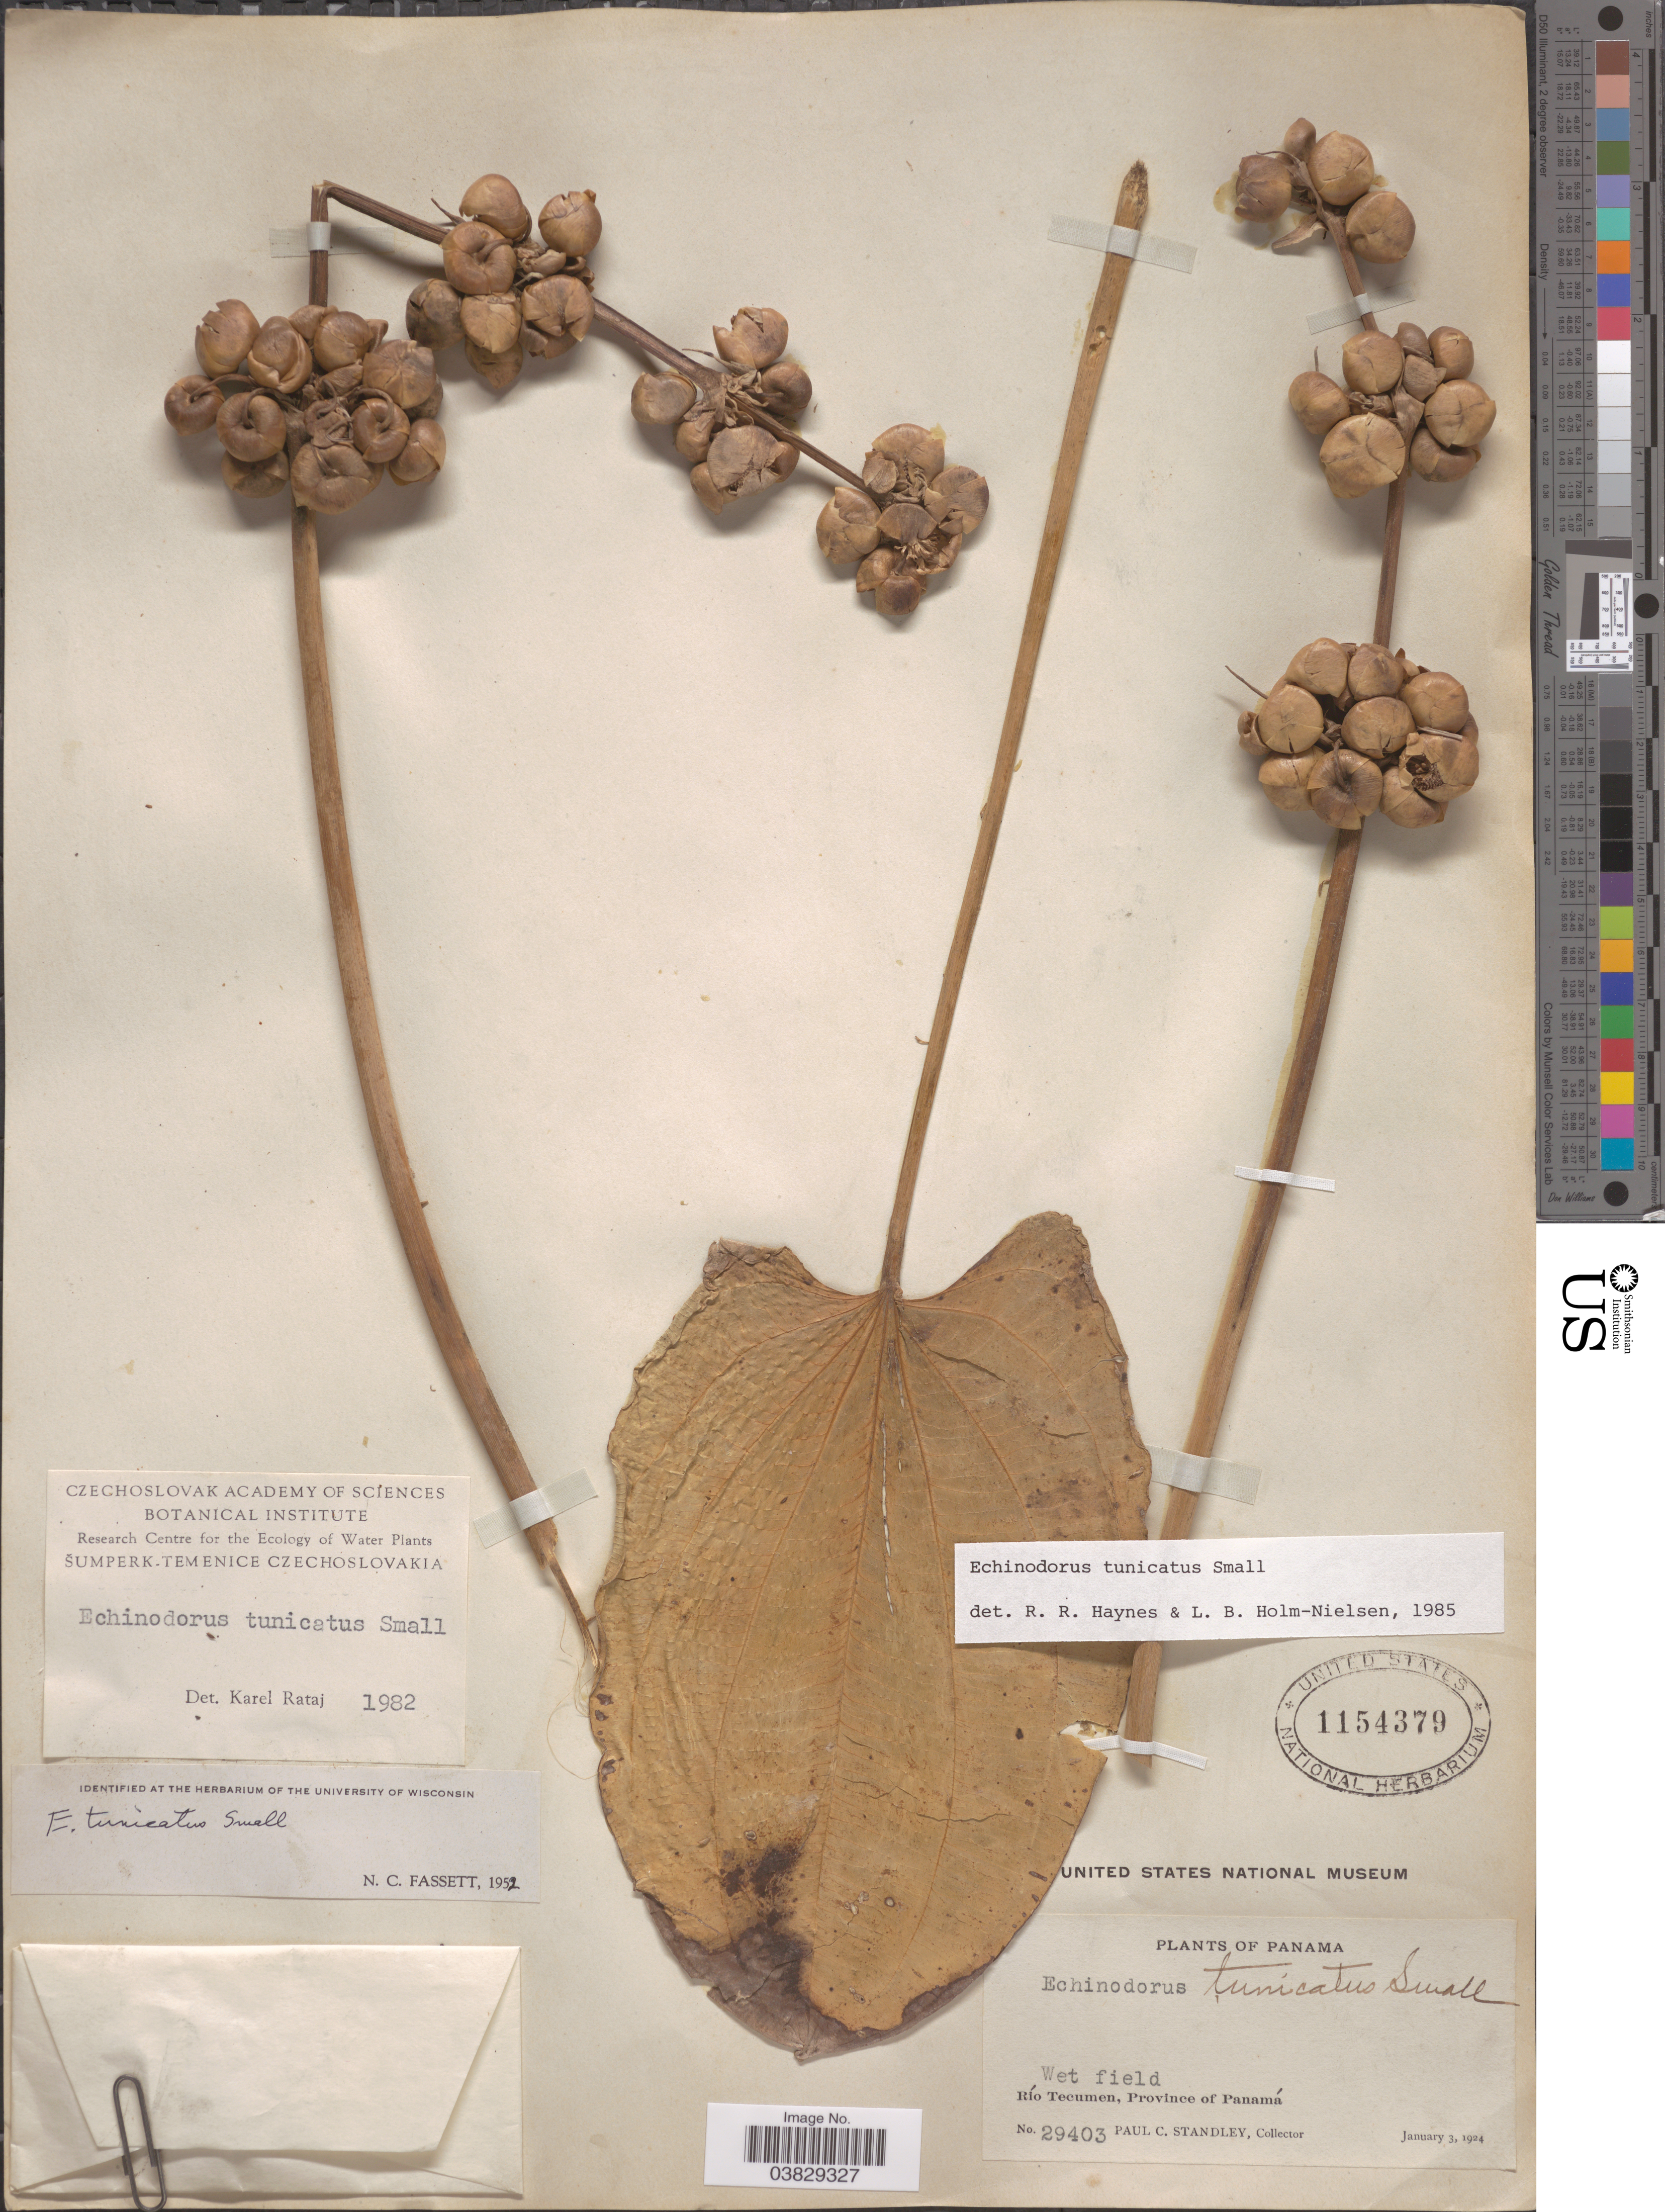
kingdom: Plantae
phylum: Tracheophyta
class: Liliopsida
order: Alismatales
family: Alismataceae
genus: Echinodorus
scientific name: Echinodorus tunicatus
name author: Small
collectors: P. C. Standley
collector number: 29403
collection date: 1924-01-03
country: Panama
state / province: Panamá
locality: Río Tecumen.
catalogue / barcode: US 1154379